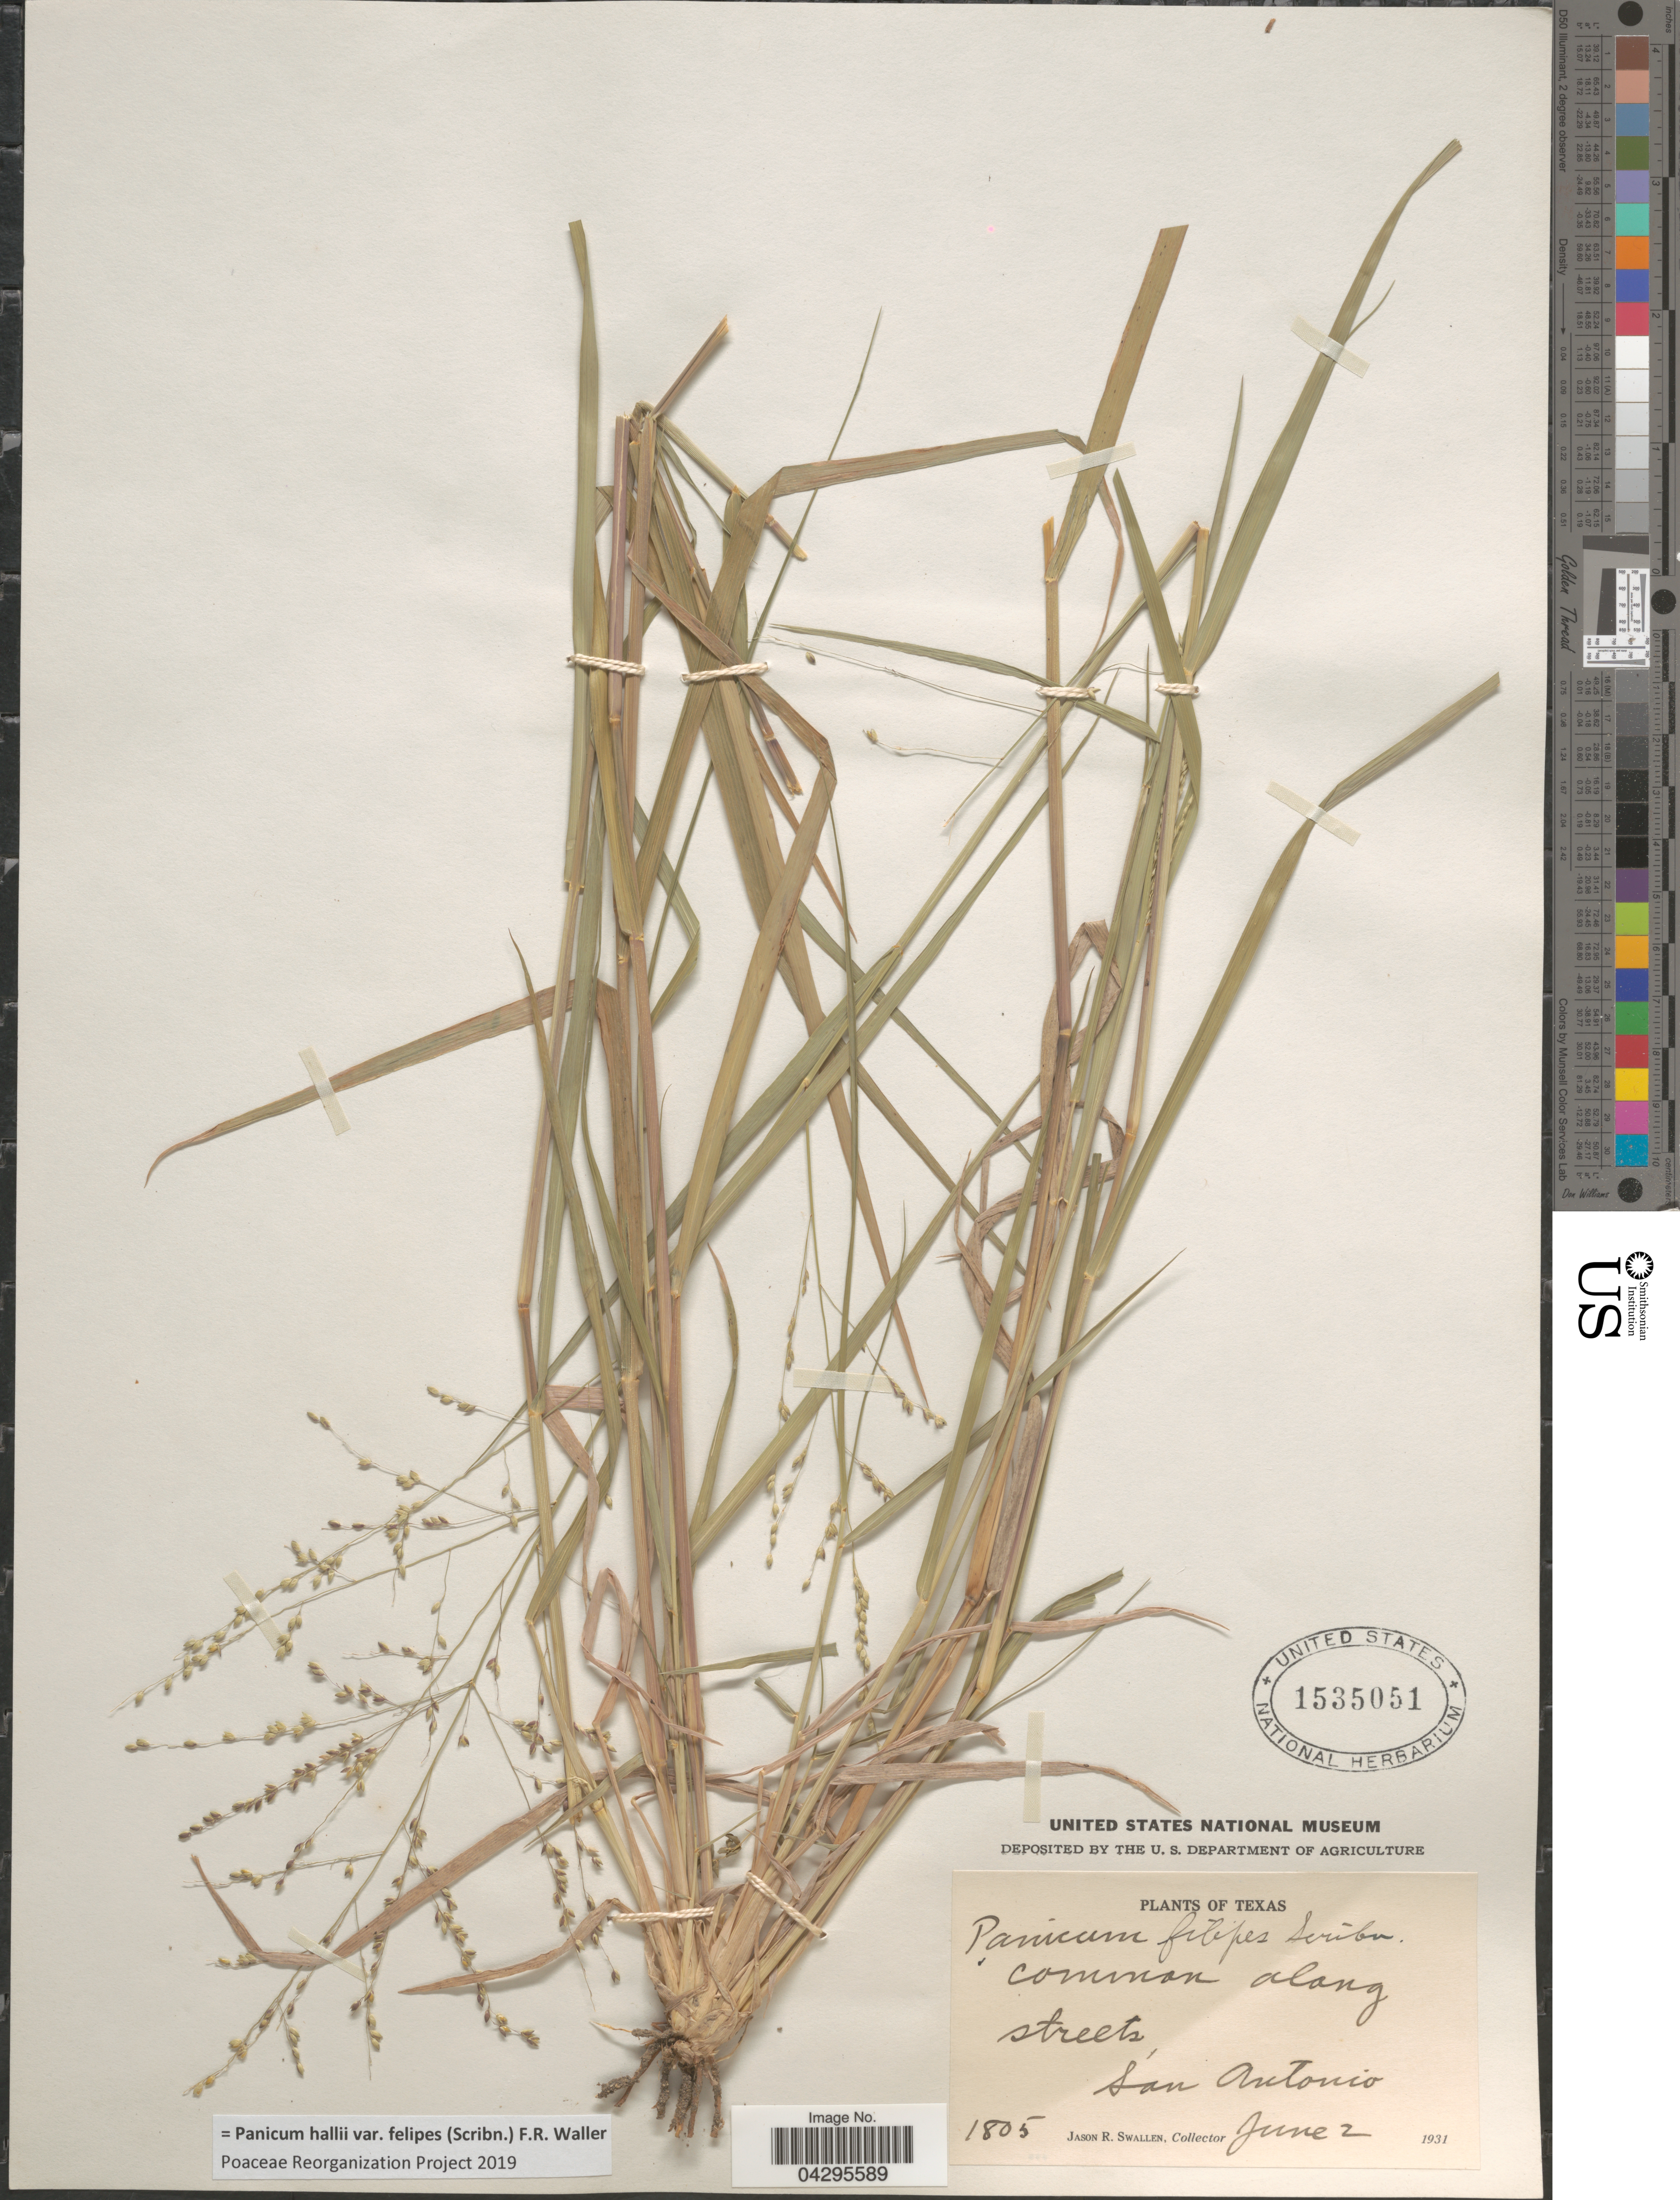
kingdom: Plantae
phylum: Tracheophyta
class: Liliopsida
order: Poales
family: Poaceae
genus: Panicum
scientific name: Panicum hallii var. felipes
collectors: J. R. Swallen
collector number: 1805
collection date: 1931-06-02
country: United States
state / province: Texas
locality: Common along streets, San Antonio.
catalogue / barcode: US 1535051